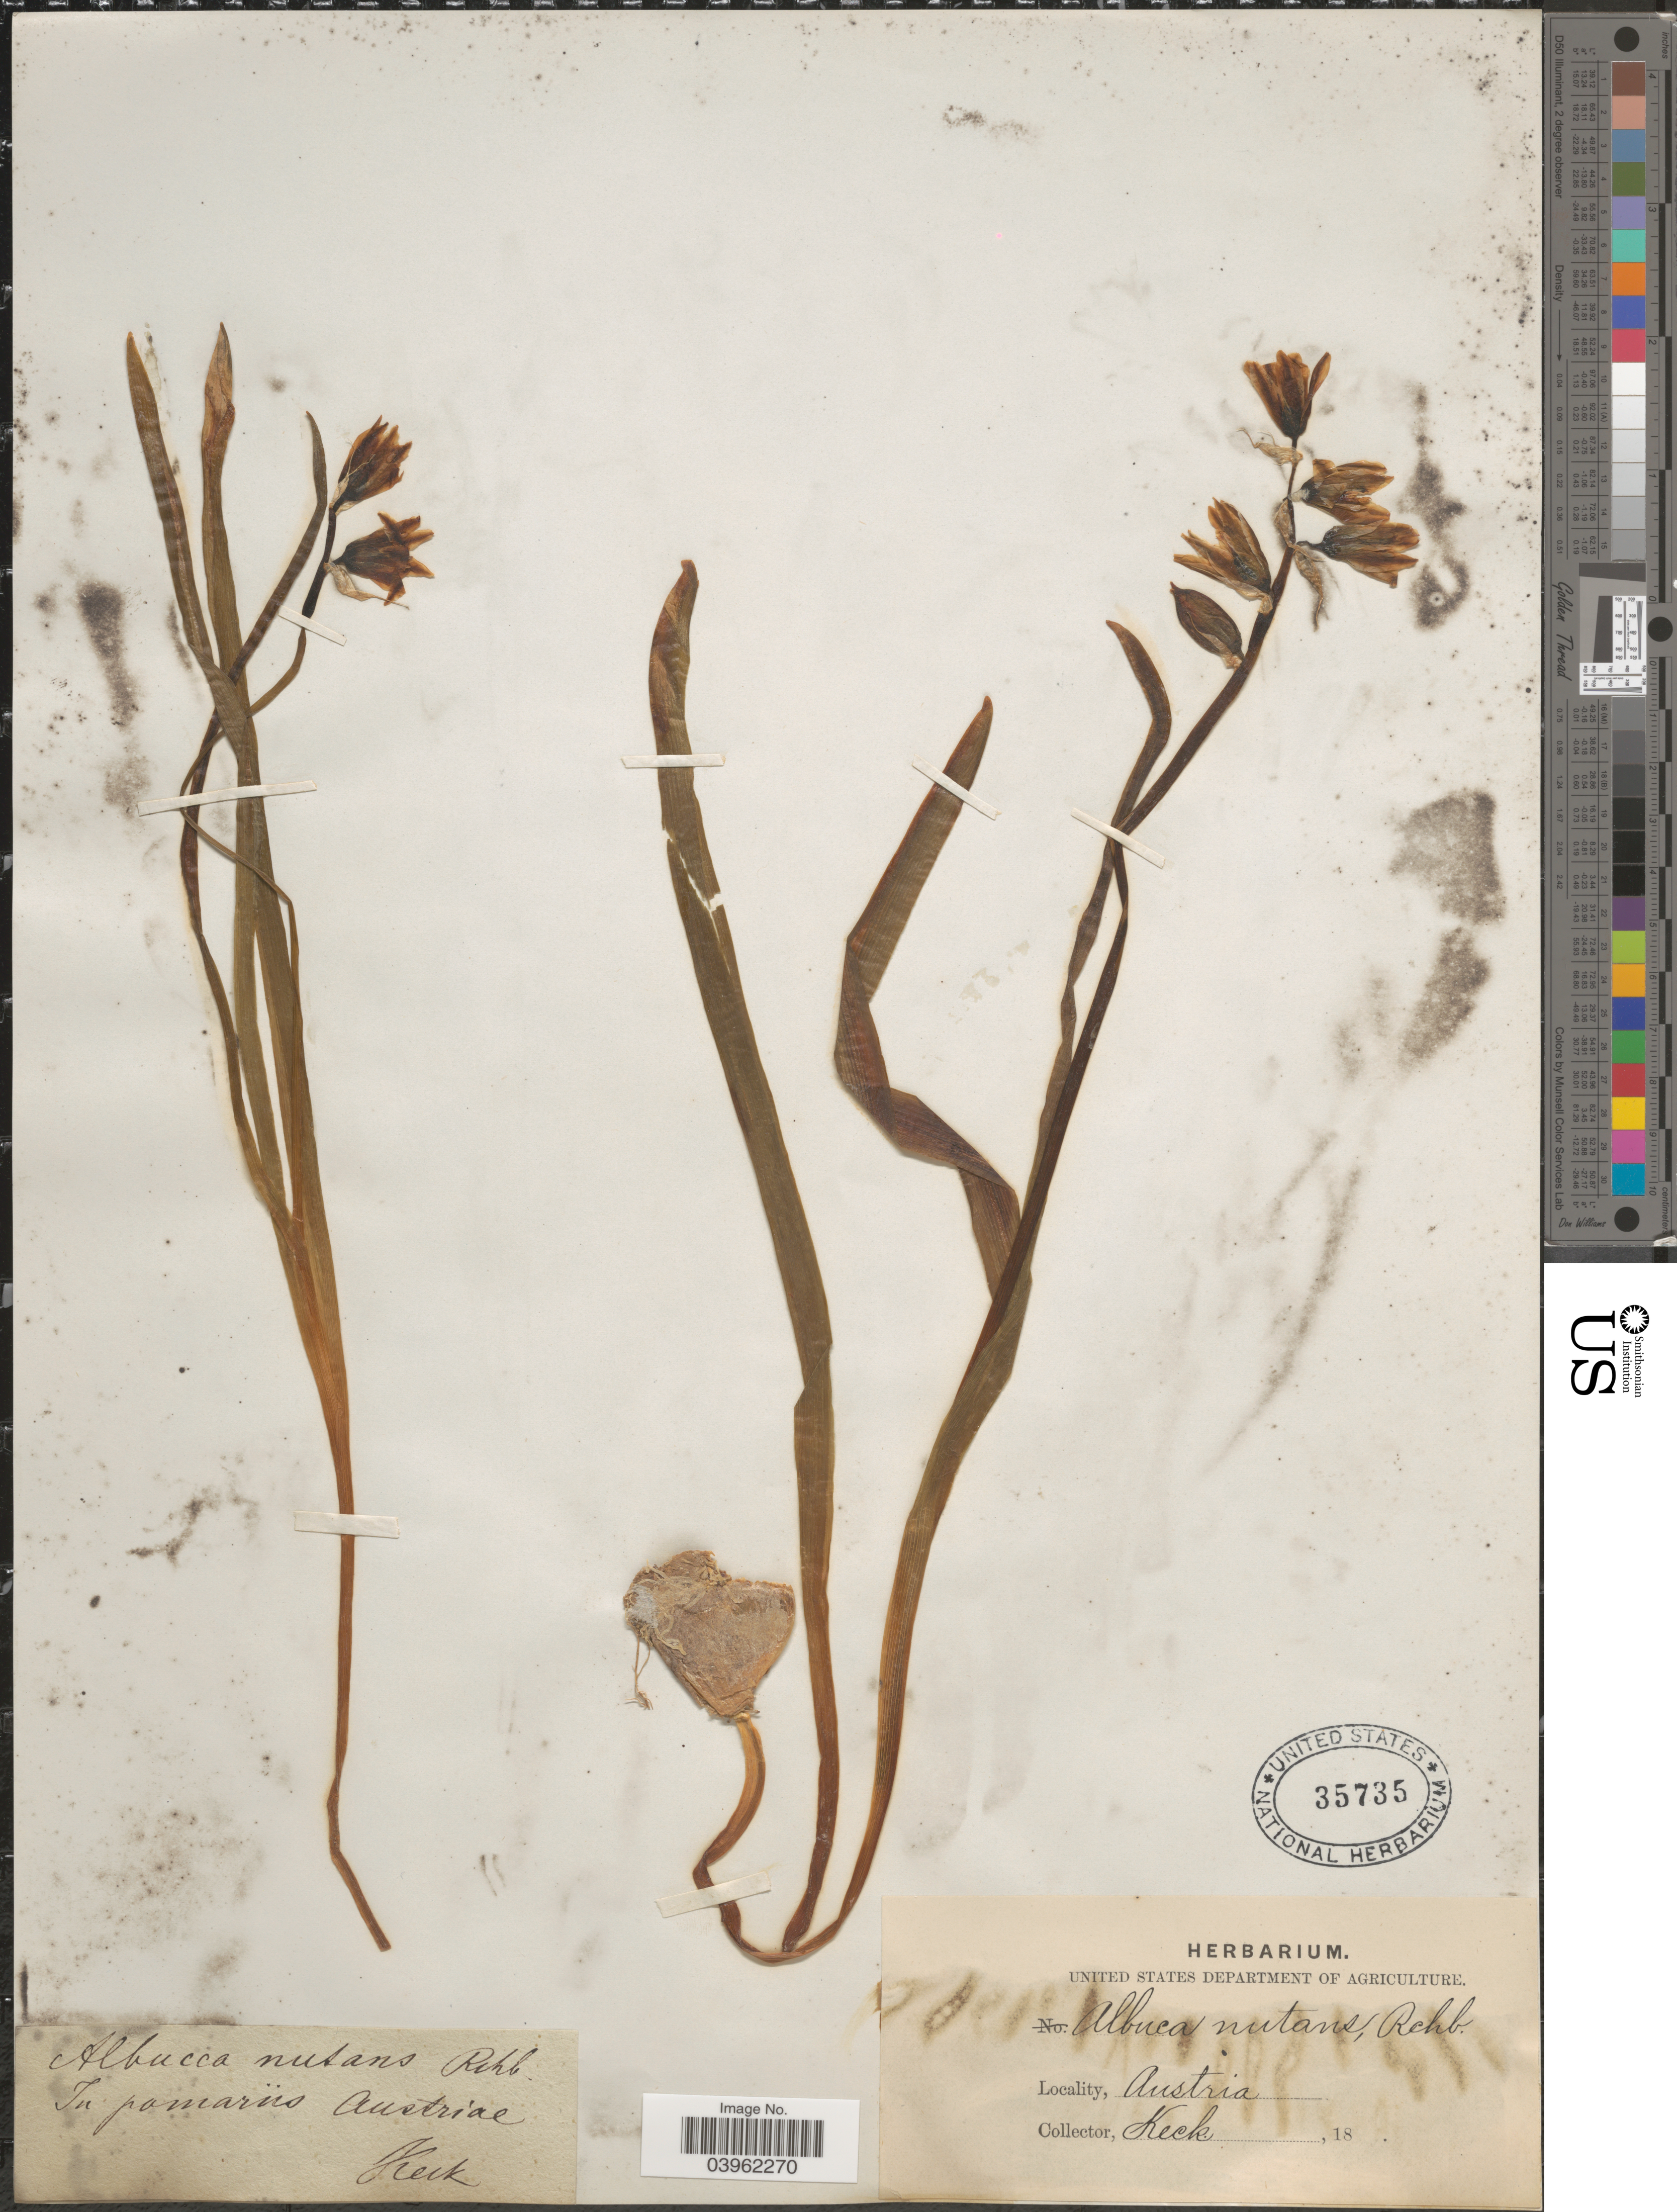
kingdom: Plantae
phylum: Tracheophyta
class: Liliopsida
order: Asparagales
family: Asparagaceae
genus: Albuca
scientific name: Albuca nutans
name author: Rchb.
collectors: -- Keck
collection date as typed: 18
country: Austria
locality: In pomarüs Austriae.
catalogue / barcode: US 35735